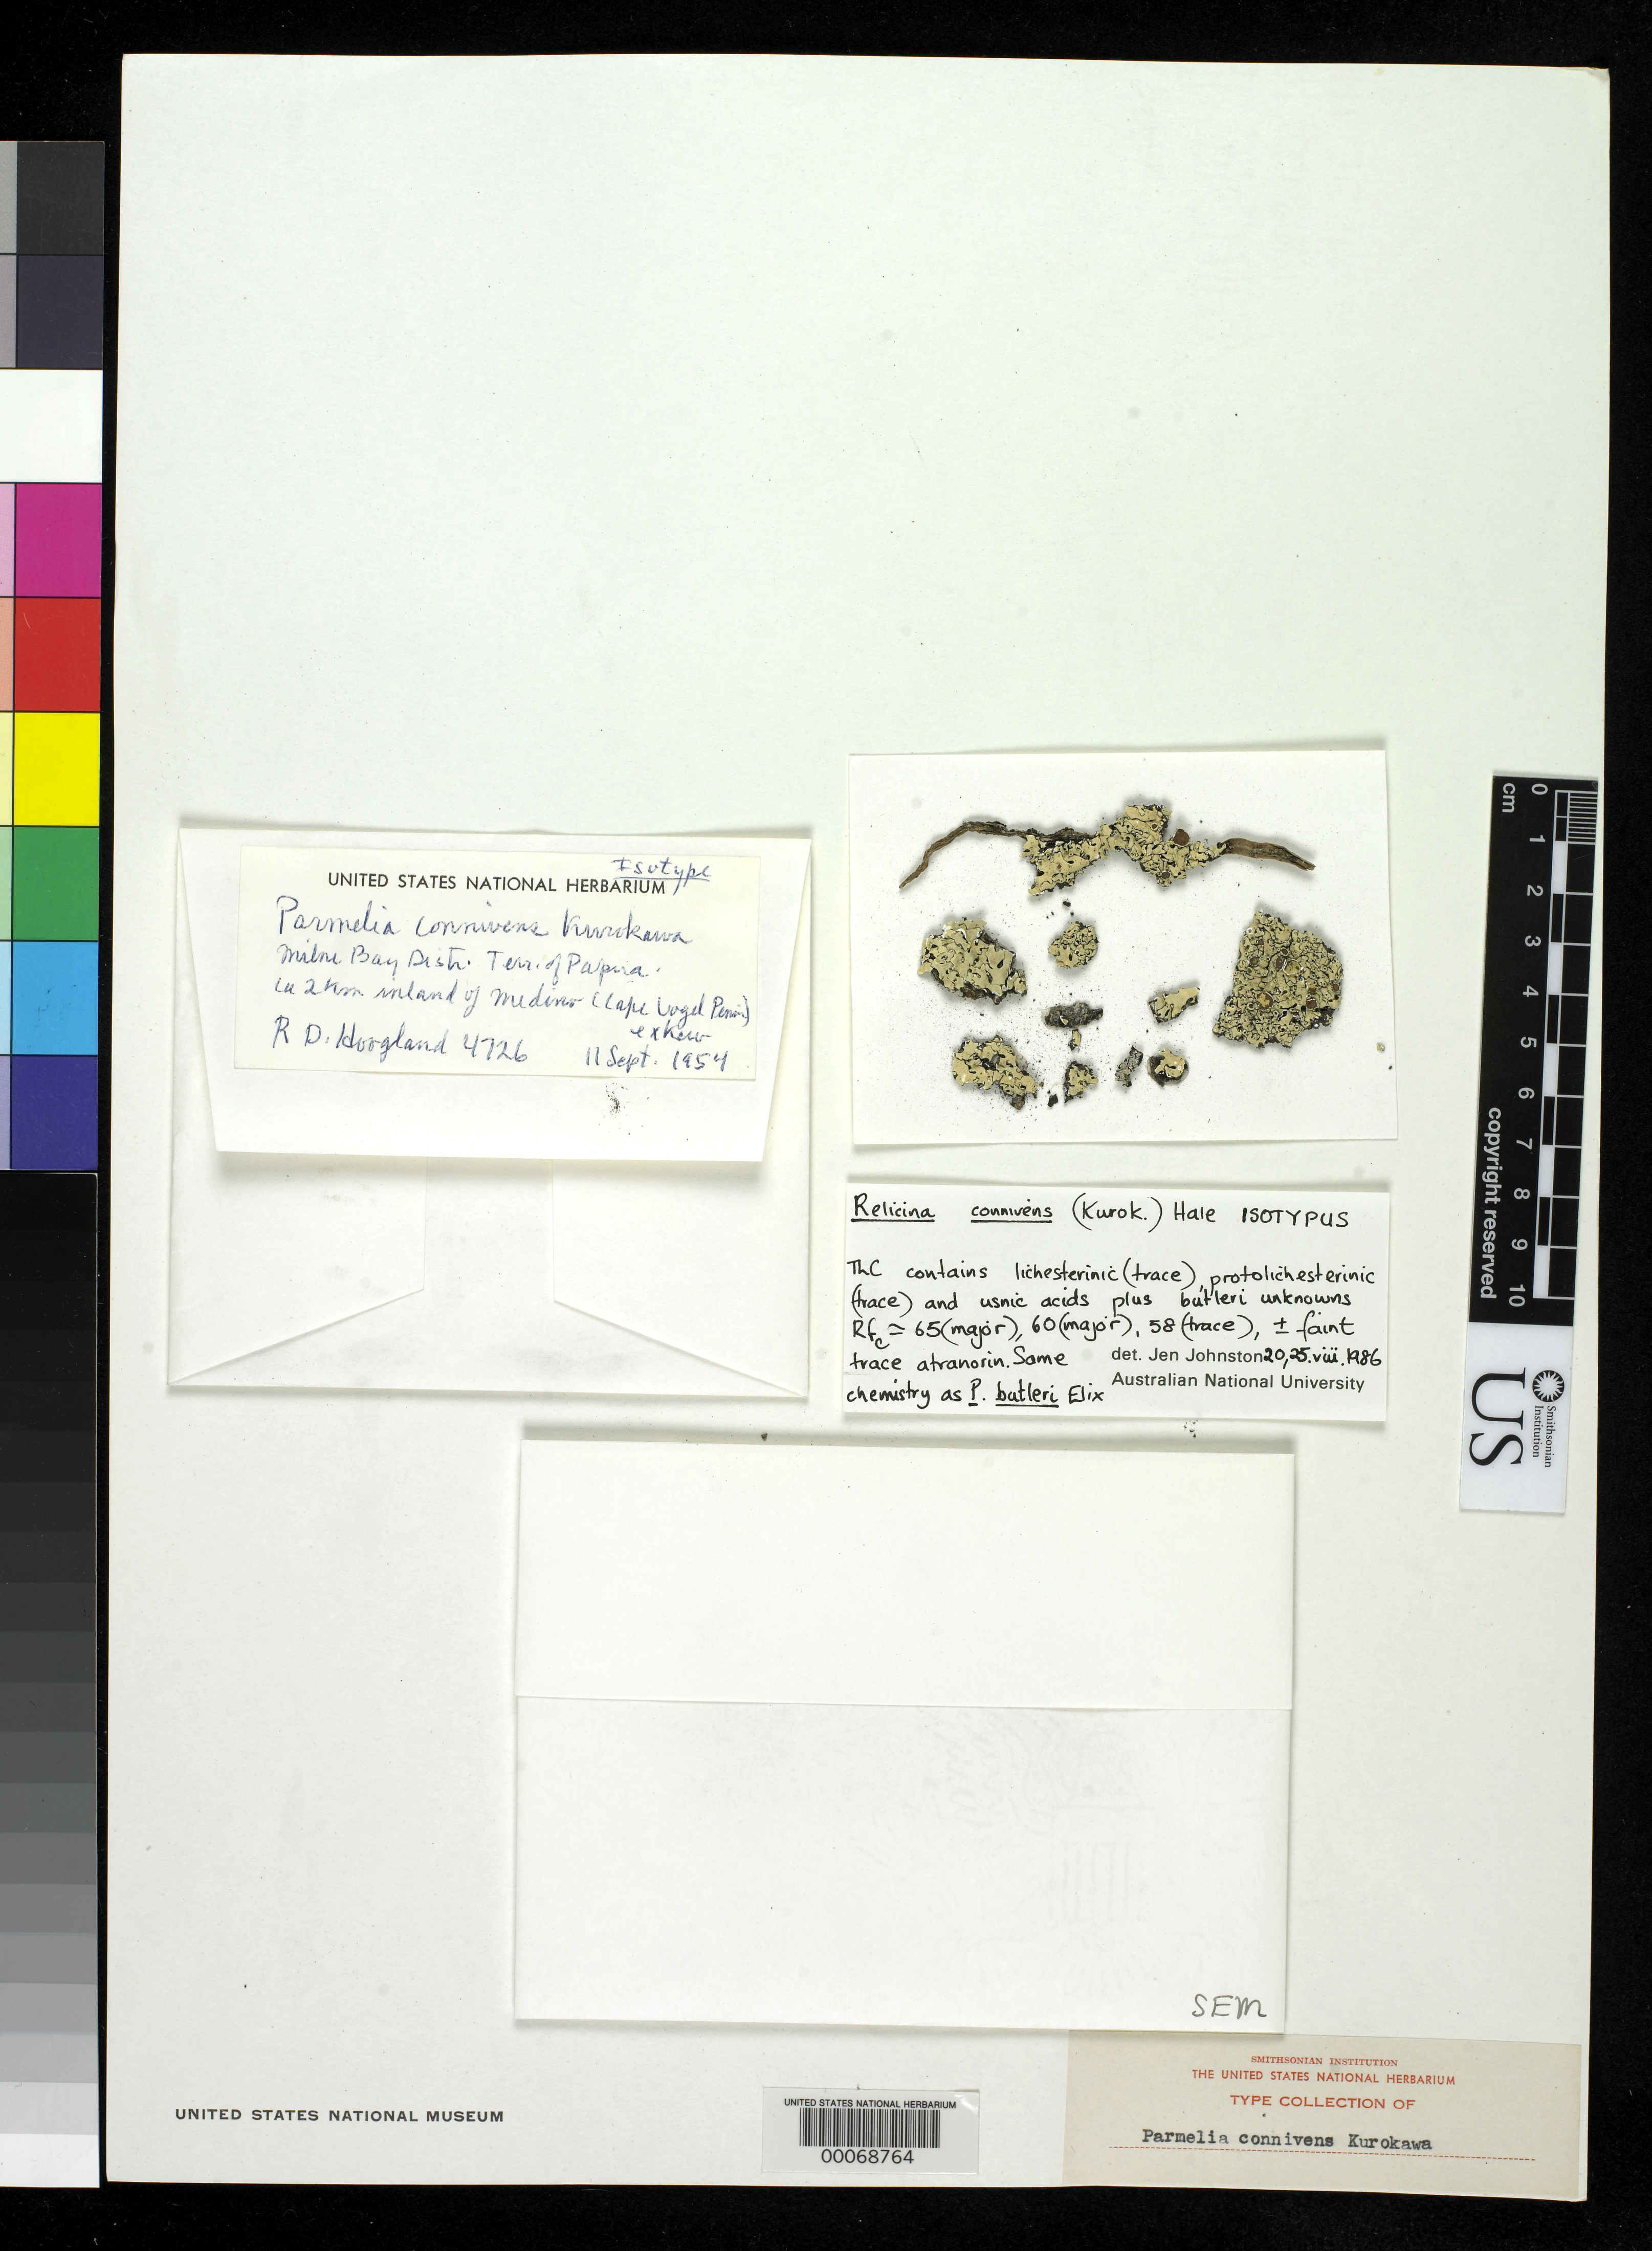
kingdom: Fungi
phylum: Ascomycota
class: Lecanoromycetes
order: Lecanorales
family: Parmeliaceae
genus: Parmelia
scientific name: Parmelia connivens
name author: Kurok. in Hale & Kurok.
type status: Isotype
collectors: R. D. Hoogland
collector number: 4726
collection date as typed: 11 Sep 1954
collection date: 1954-09-11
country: Papua New Guinea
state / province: Milne Bay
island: New Guinea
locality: Cape Bogel Pen., Milne Bay, 2 km inland of Medino (=Midino).